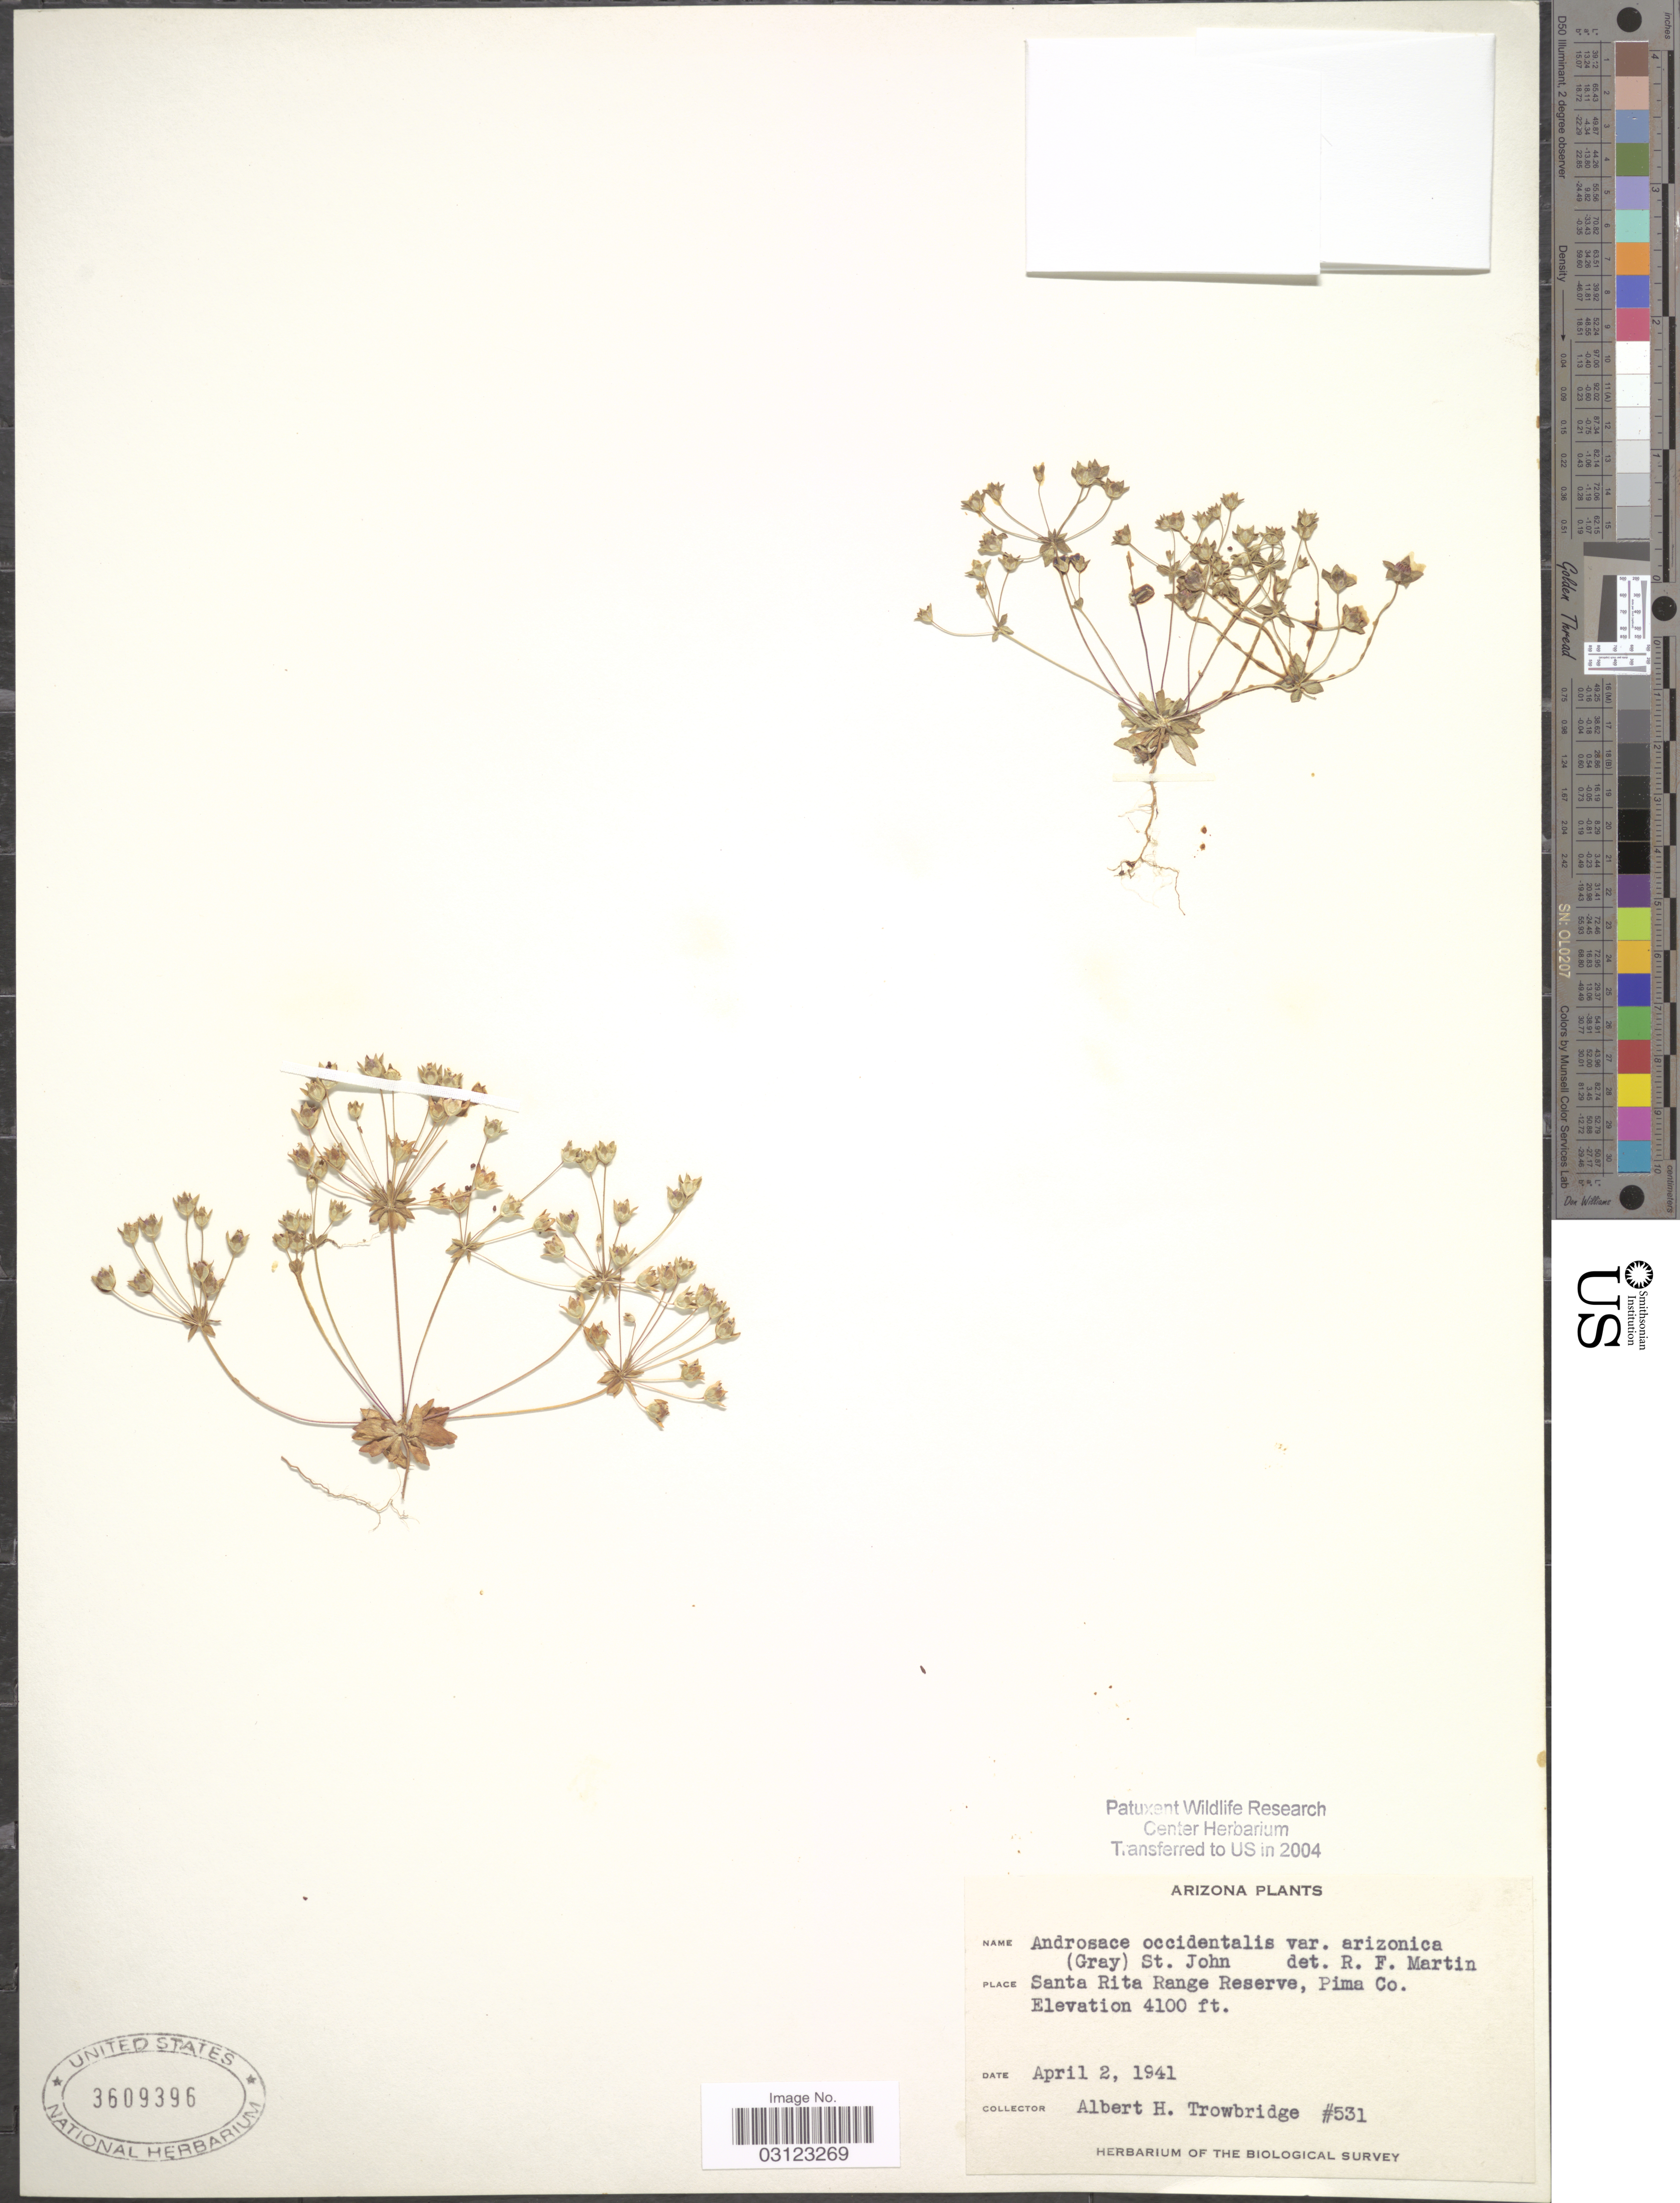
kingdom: Plantae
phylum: Tracheophyta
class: Magnoliopsida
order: Ericales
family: Primulaceae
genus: Androsace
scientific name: Androsace occidentalis var. arizonica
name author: (A. Gray) H. St. John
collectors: A. H. Trowbridge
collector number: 531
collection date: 1941-04-02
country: United States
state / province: Arizona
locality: Santa Rita Range Reserve, Pima Co.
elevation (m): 1250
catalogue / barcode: US 3609396